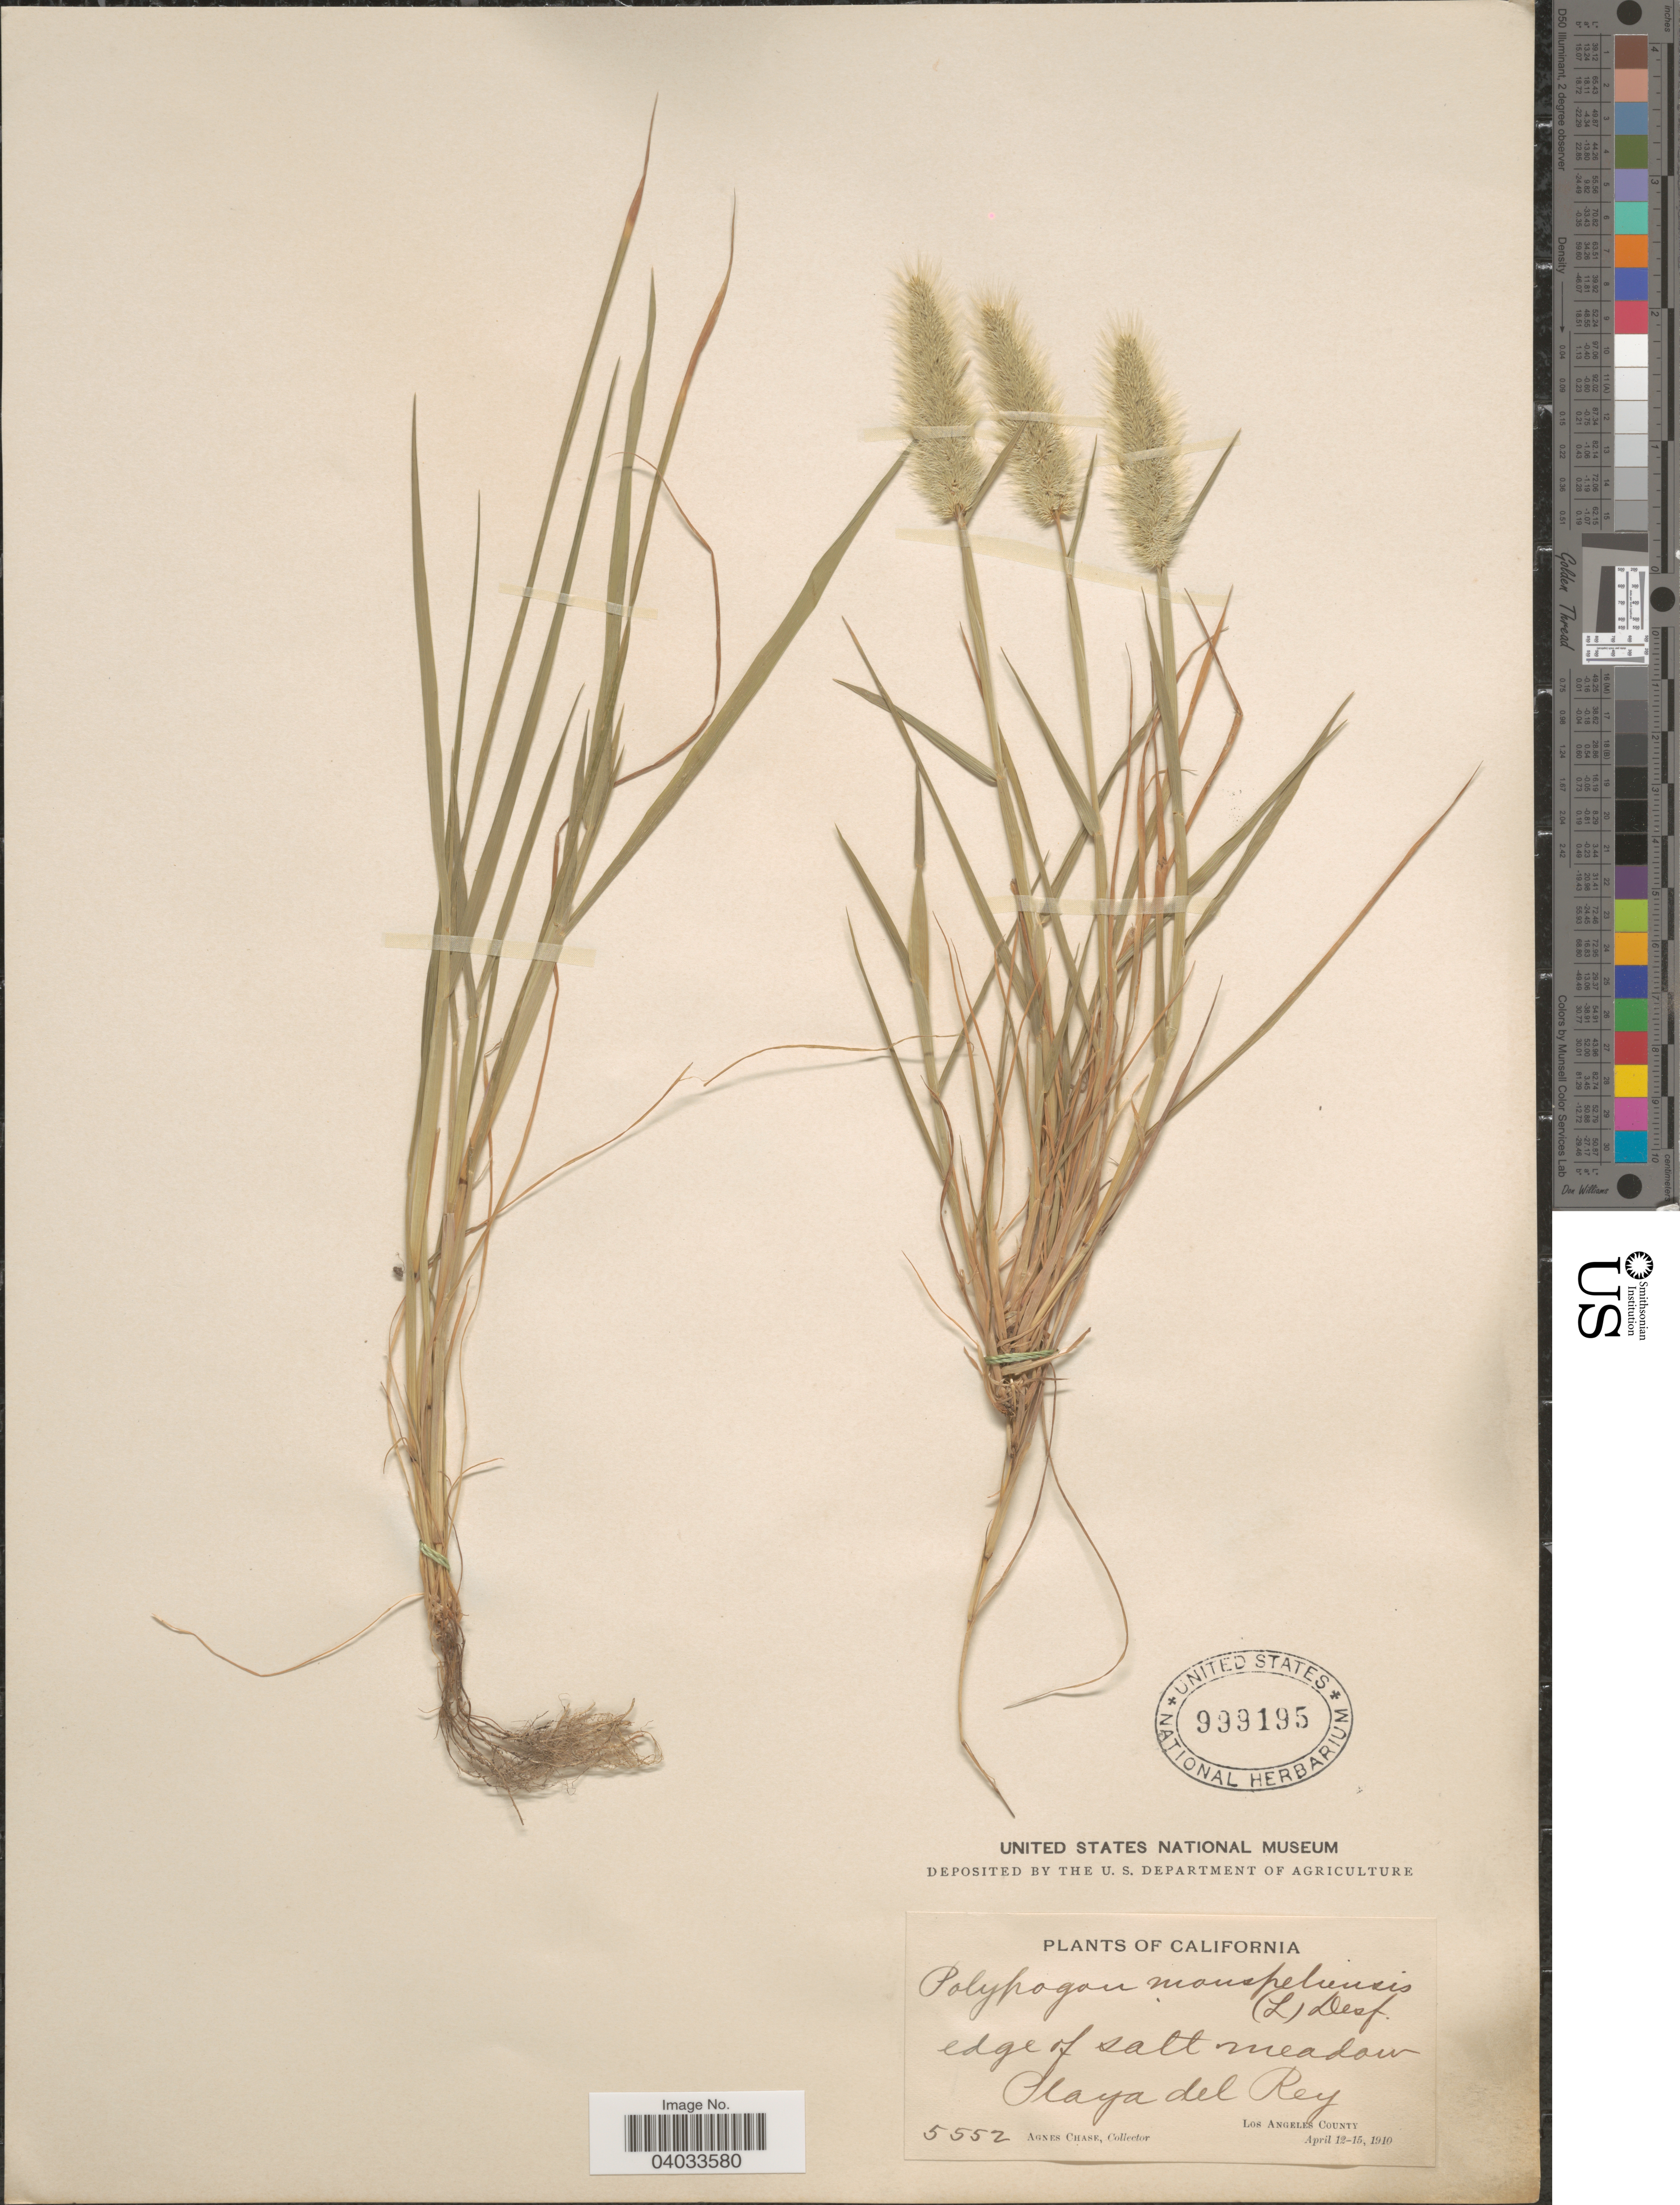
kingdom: Plantae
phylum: Tracheophyta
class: Liliopsida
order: Poales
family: Poaceae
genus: Polypogon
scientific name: Polypogon monspeliensis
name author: (L.) Desf.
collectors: A. Chase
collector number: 5552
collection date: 1910-04-12/1910-04-15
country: United States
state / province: California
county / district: Los Angeles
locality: Edge of salt meadow Playa del Rey. Los Angeles County.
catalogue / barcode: US 999195